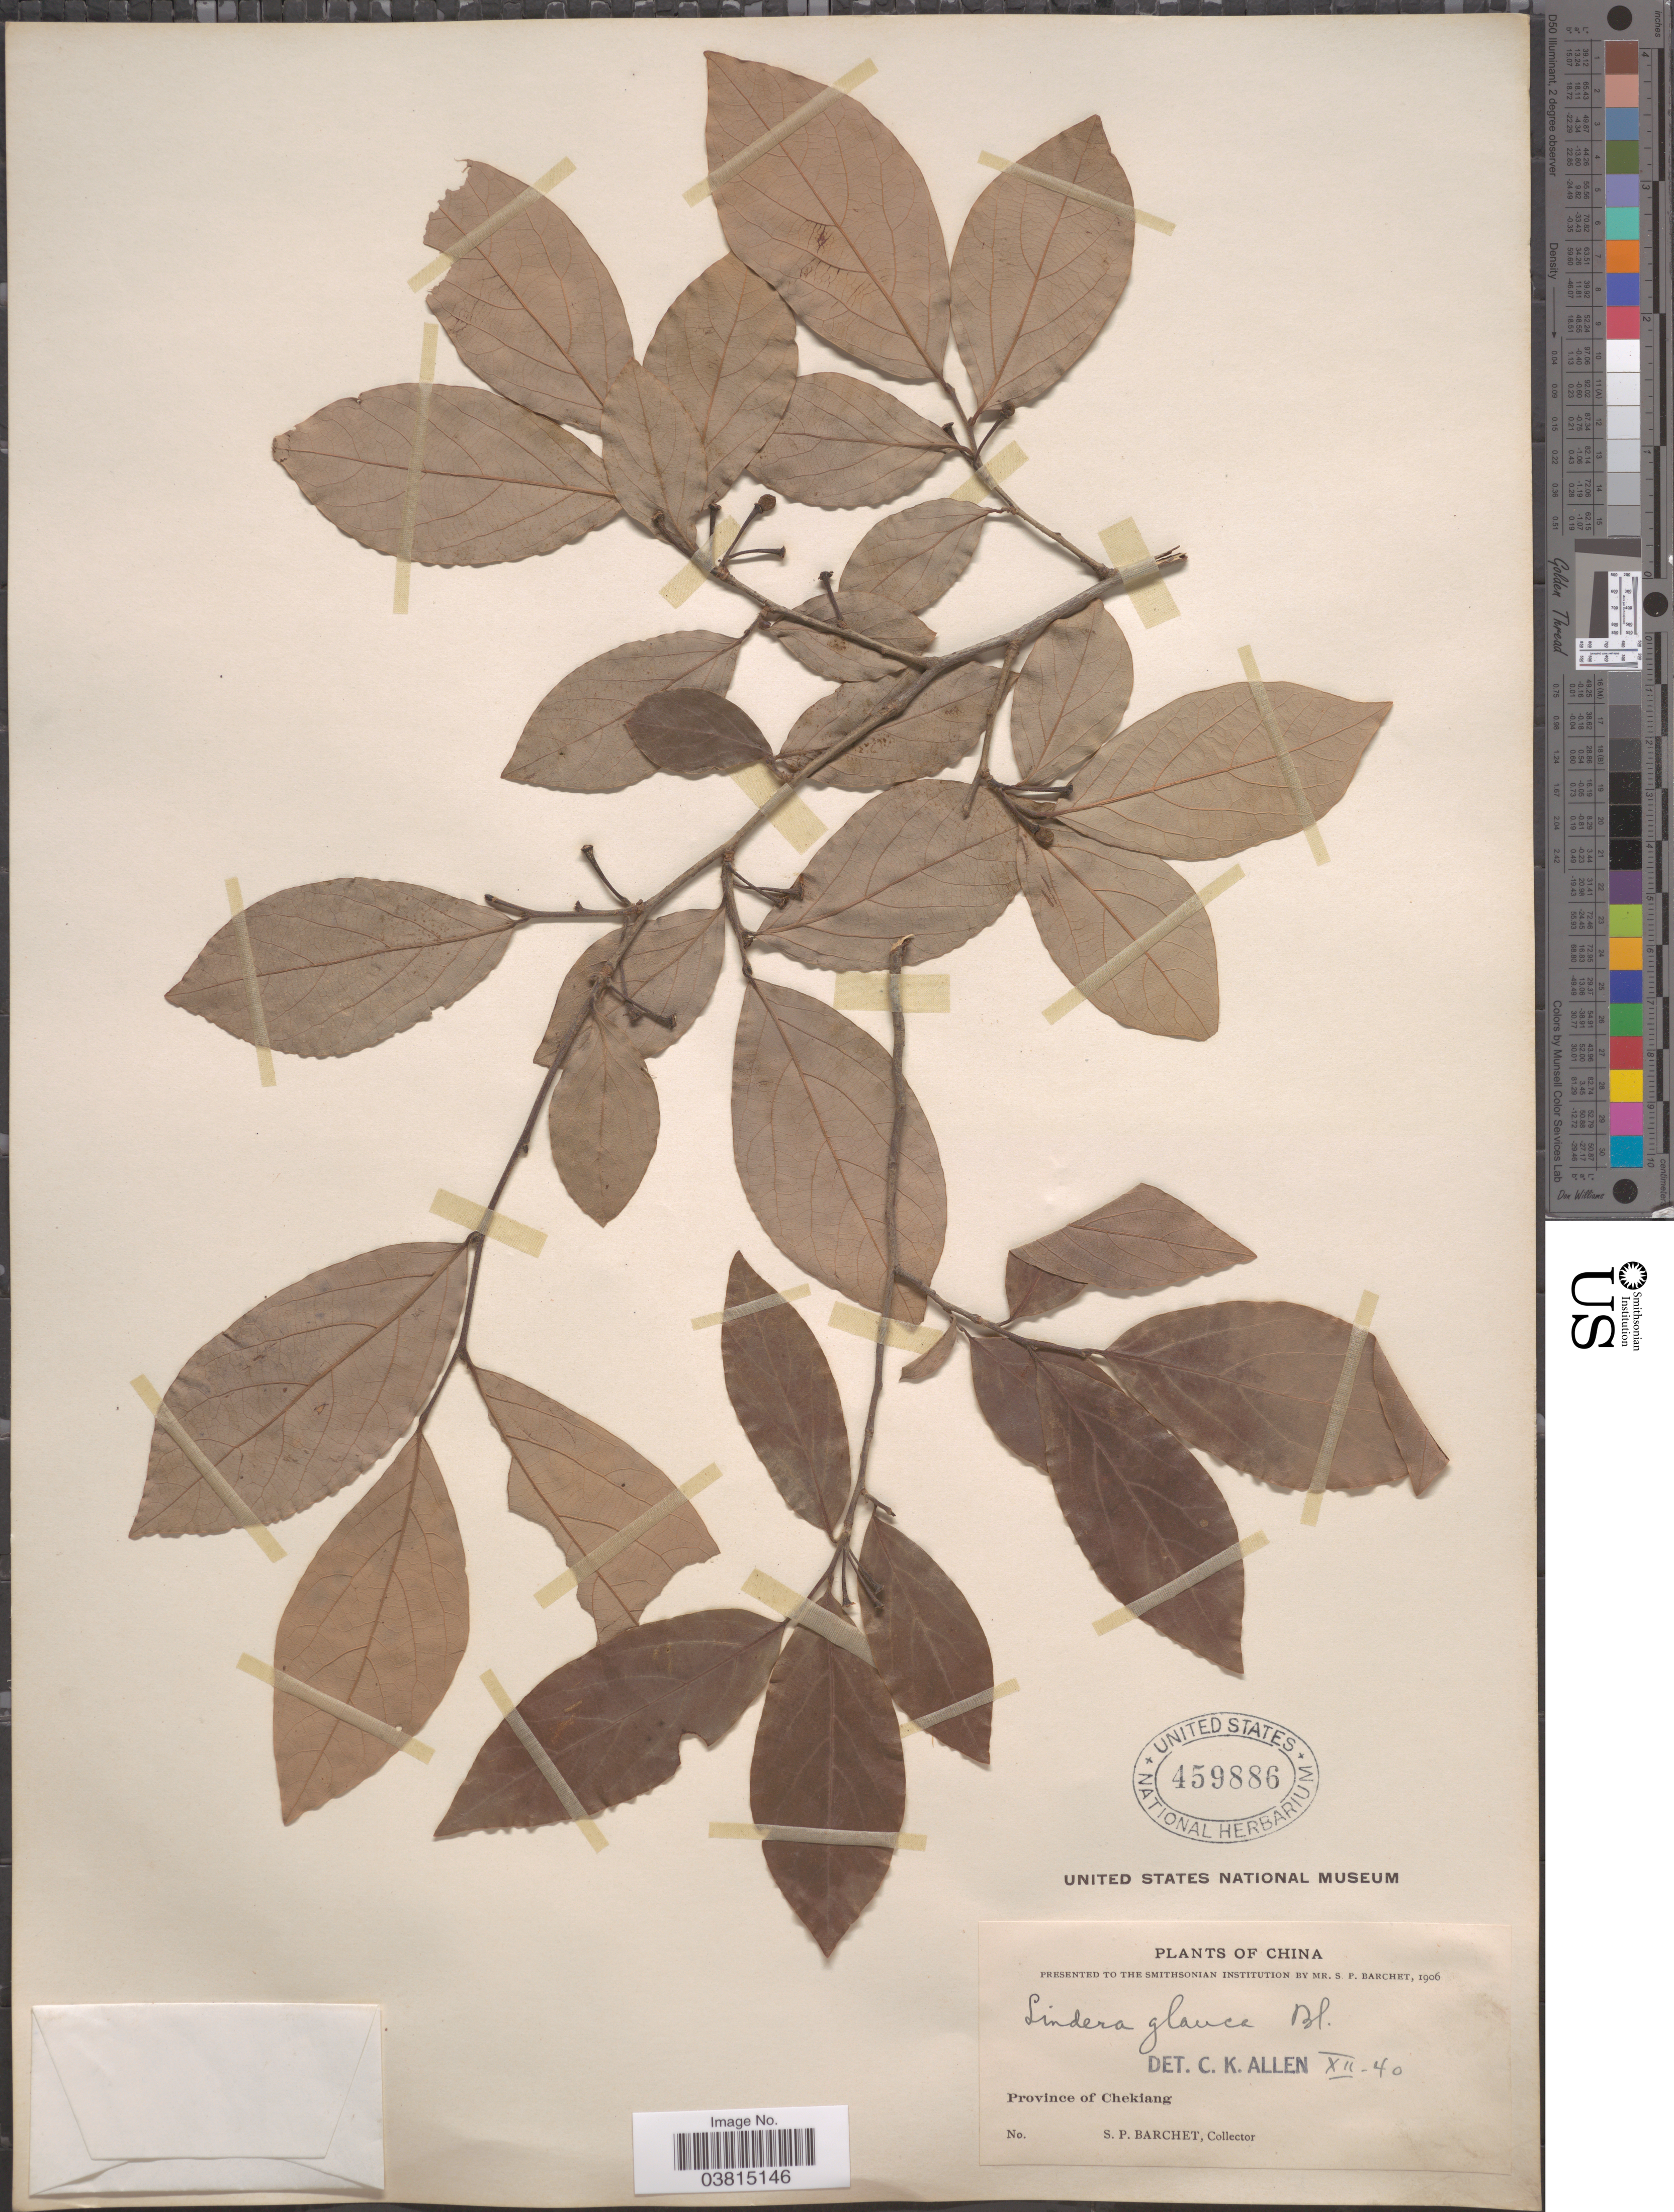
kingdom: Plantae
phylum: Tracheophyta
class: Magnoliopsida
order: Laurales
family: Lauraceae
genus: Lindera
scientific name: Lindera glauca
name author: (Siebold & Zucc.) Blume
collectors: S. P. Barchet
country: China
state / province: Zhejiang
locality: Province of Chekiang.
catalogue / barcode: US 459886